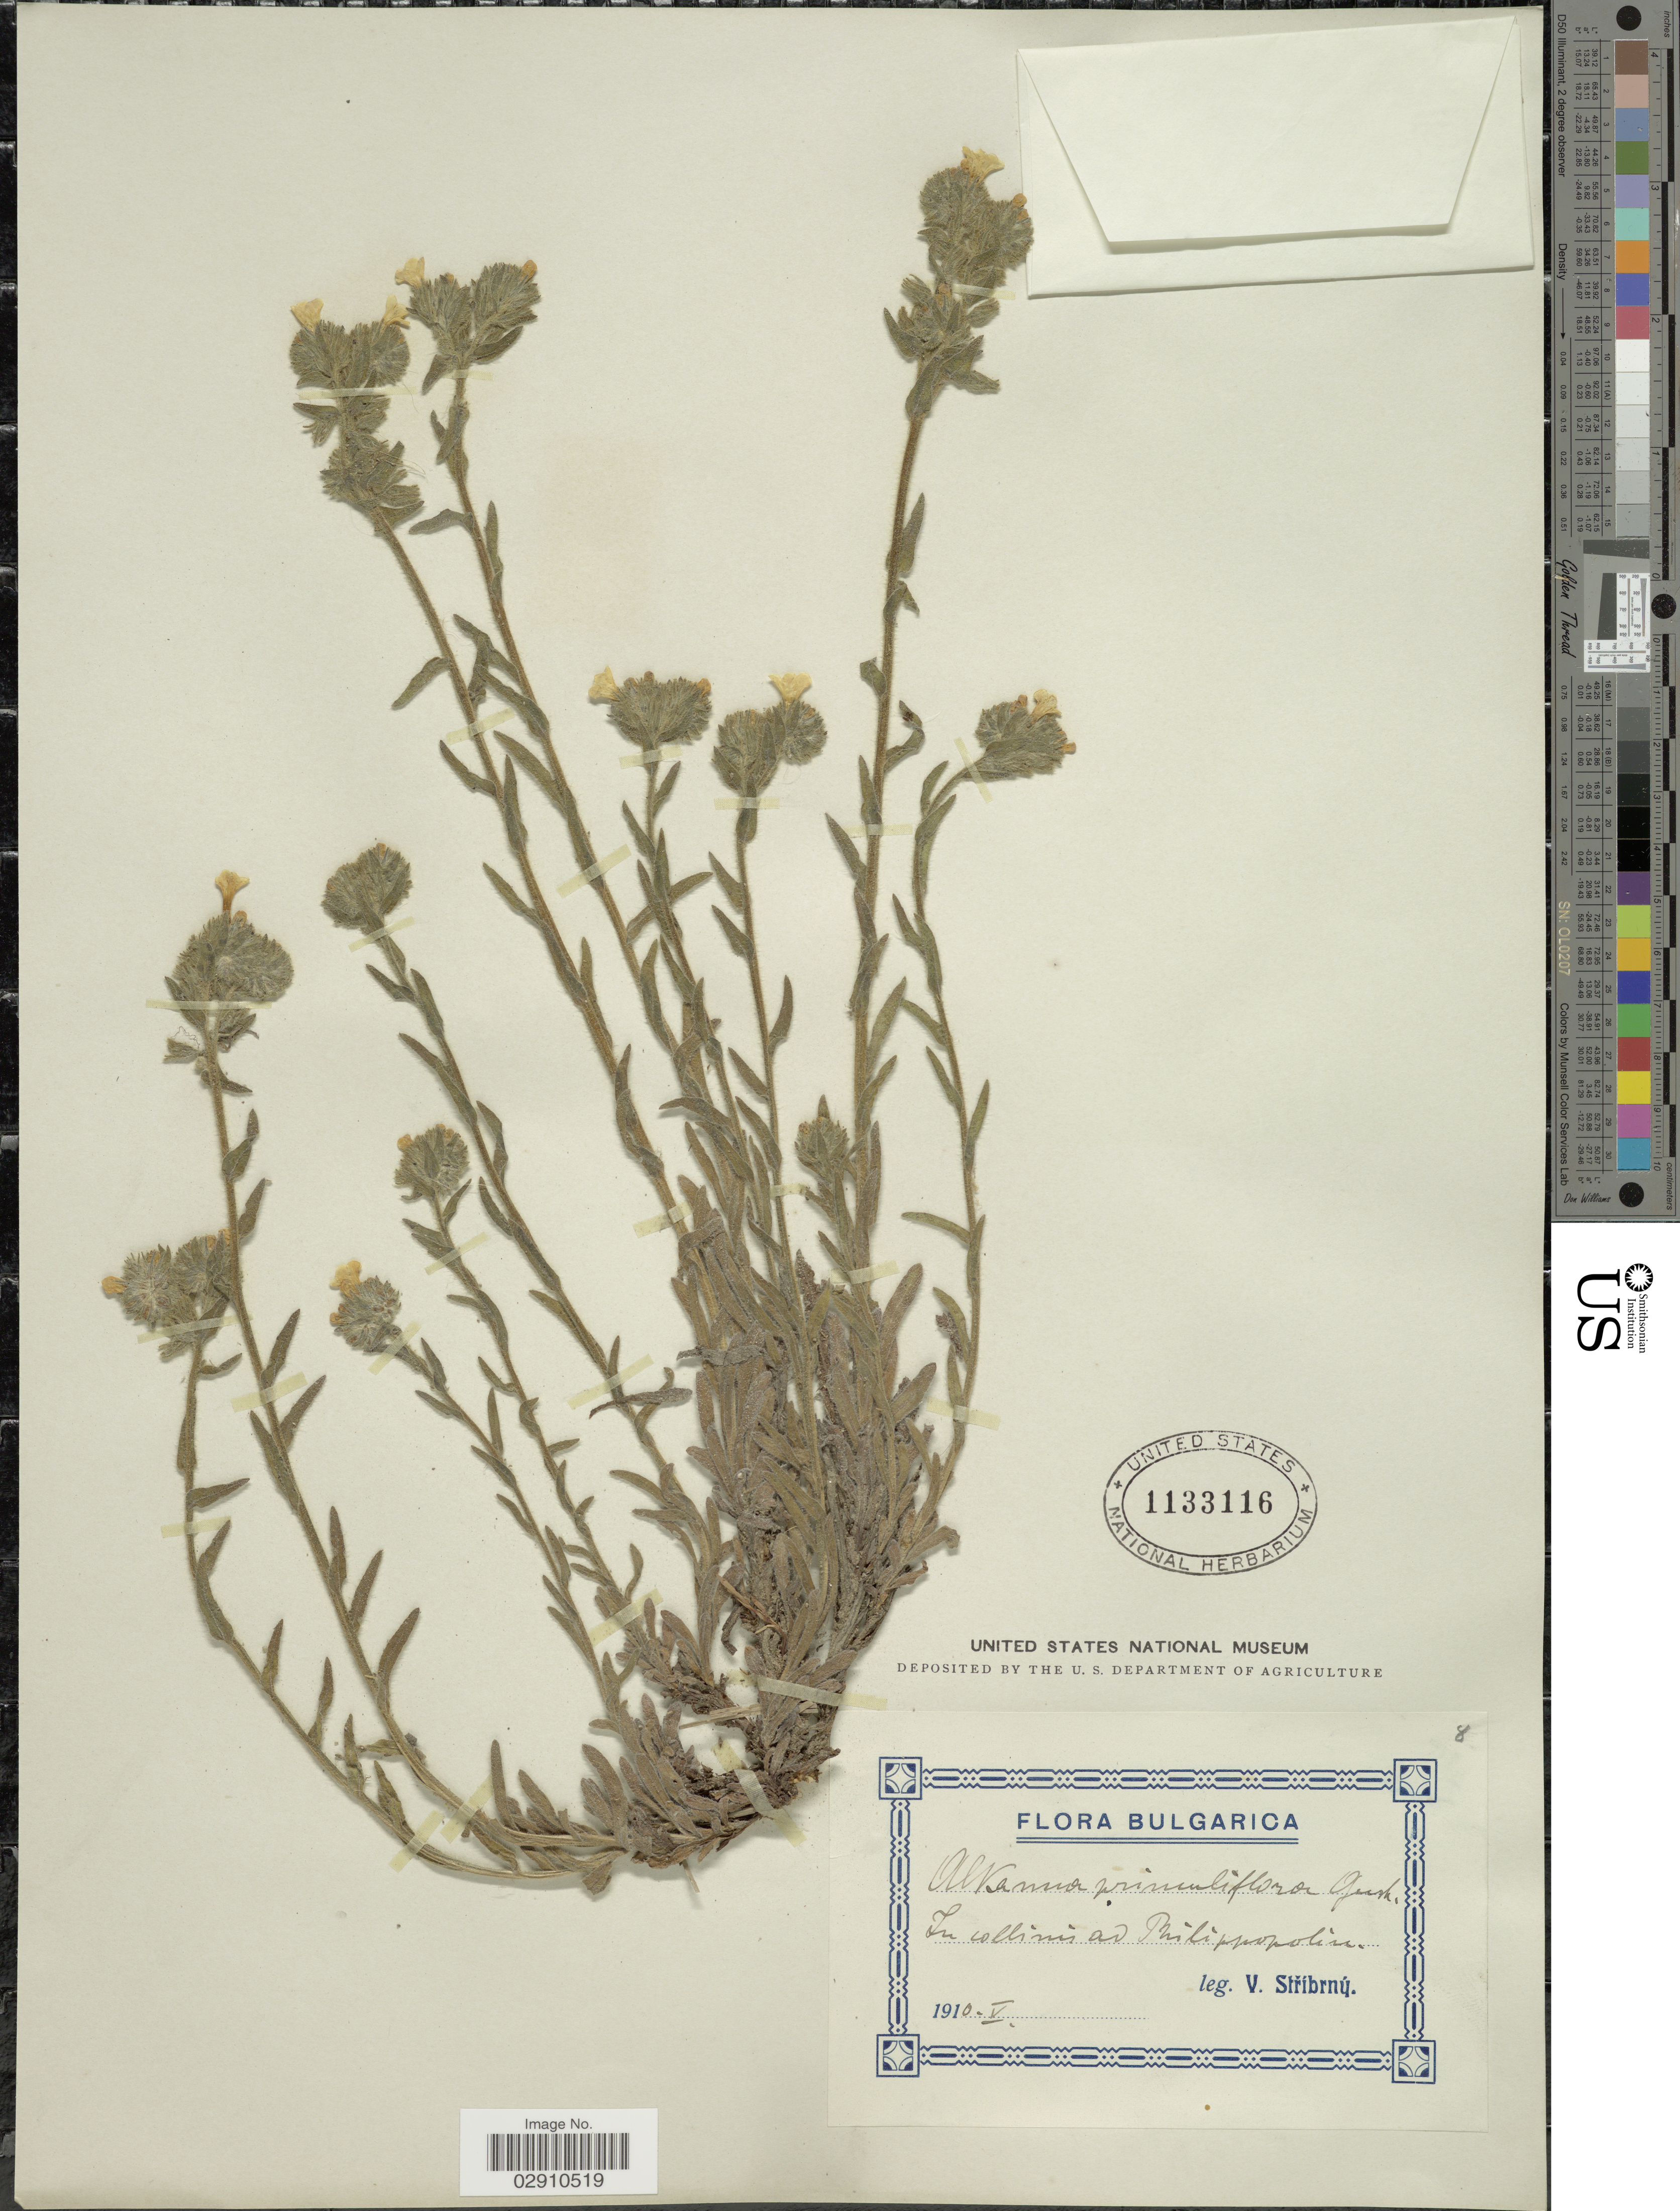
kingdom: Plantae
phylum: Tracheophyta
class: Magnoliopsida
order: Boraginales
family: Boraginaceae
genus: Alkanna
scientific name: Alkanna primuliflora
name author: Griseb.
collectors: V. Stribrny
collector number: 8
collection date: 1910-05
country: Bulgaria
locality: In collinis ad Philippopolis.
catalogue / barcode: US 1133116